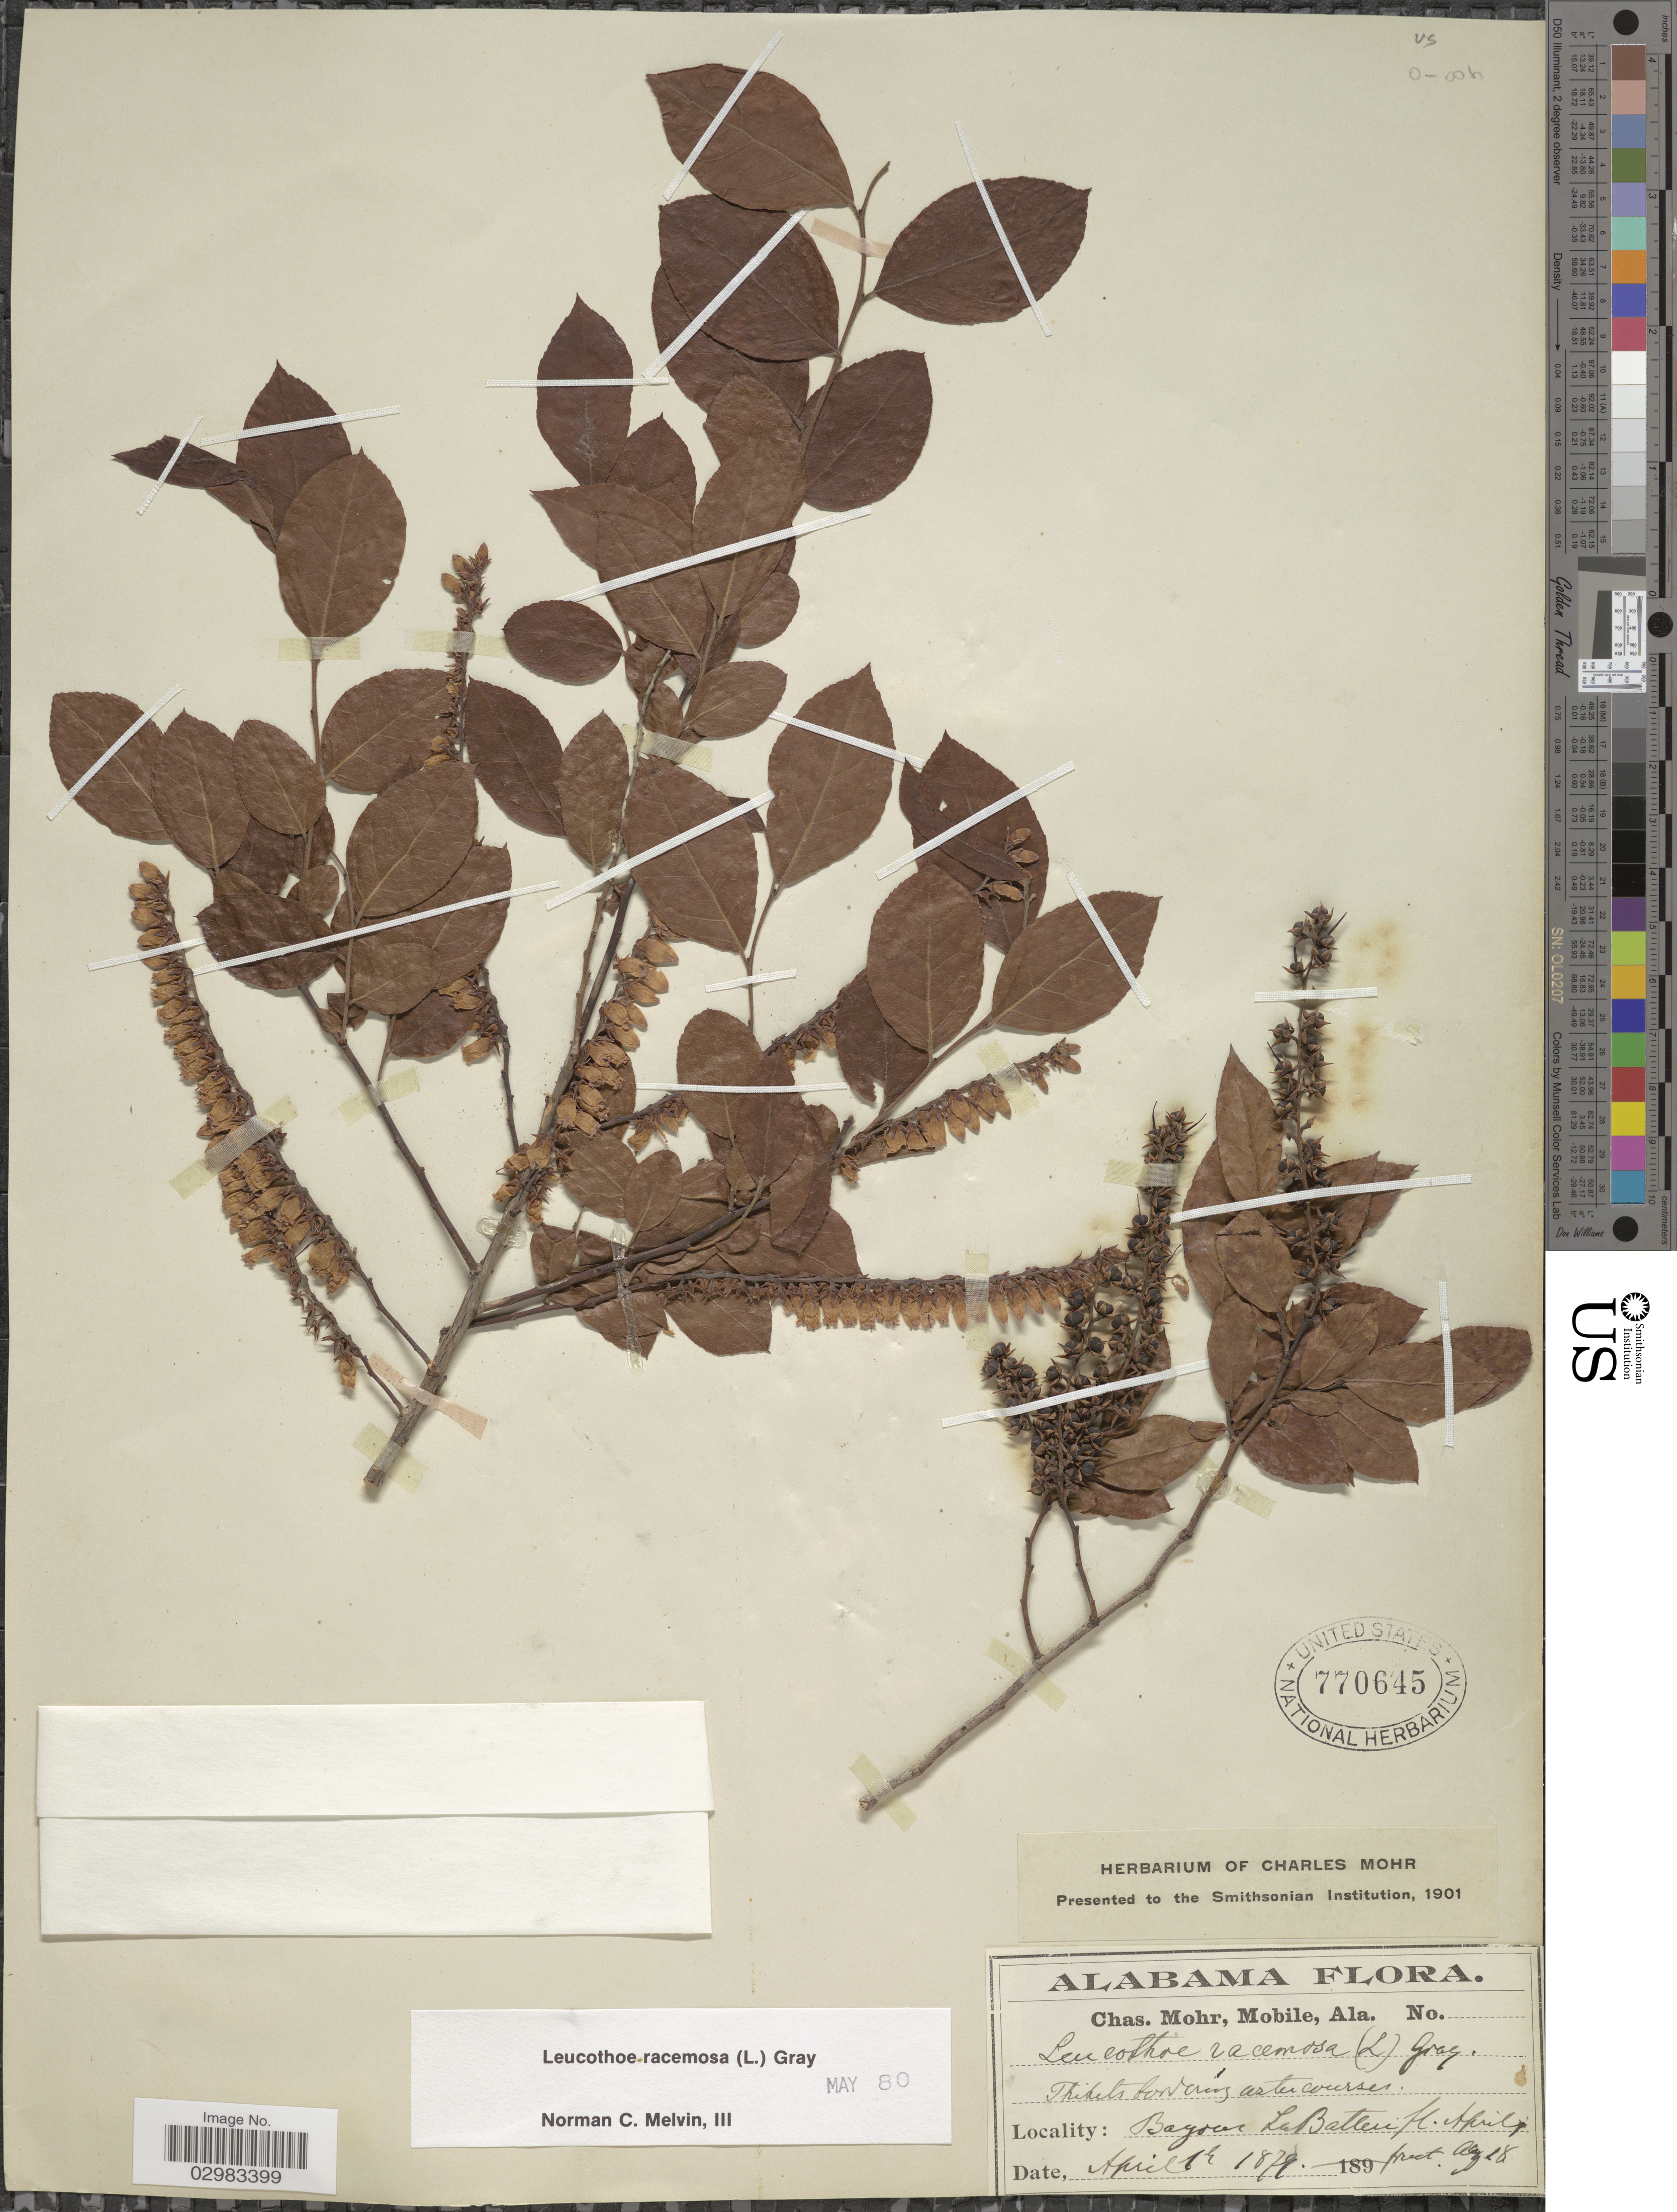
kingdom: Plantae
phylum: Tracheophyta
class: Magnoliopsida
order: Ericales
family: Ericaceae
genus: Leucothoe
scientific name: Leucothoë racemosa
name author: (L.) A. Gray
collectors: Mohr, C. T. (herbarium)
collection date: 1879-04-01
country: United States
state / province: Alabama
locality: Bayou La Batteri.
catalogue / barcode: US 770645